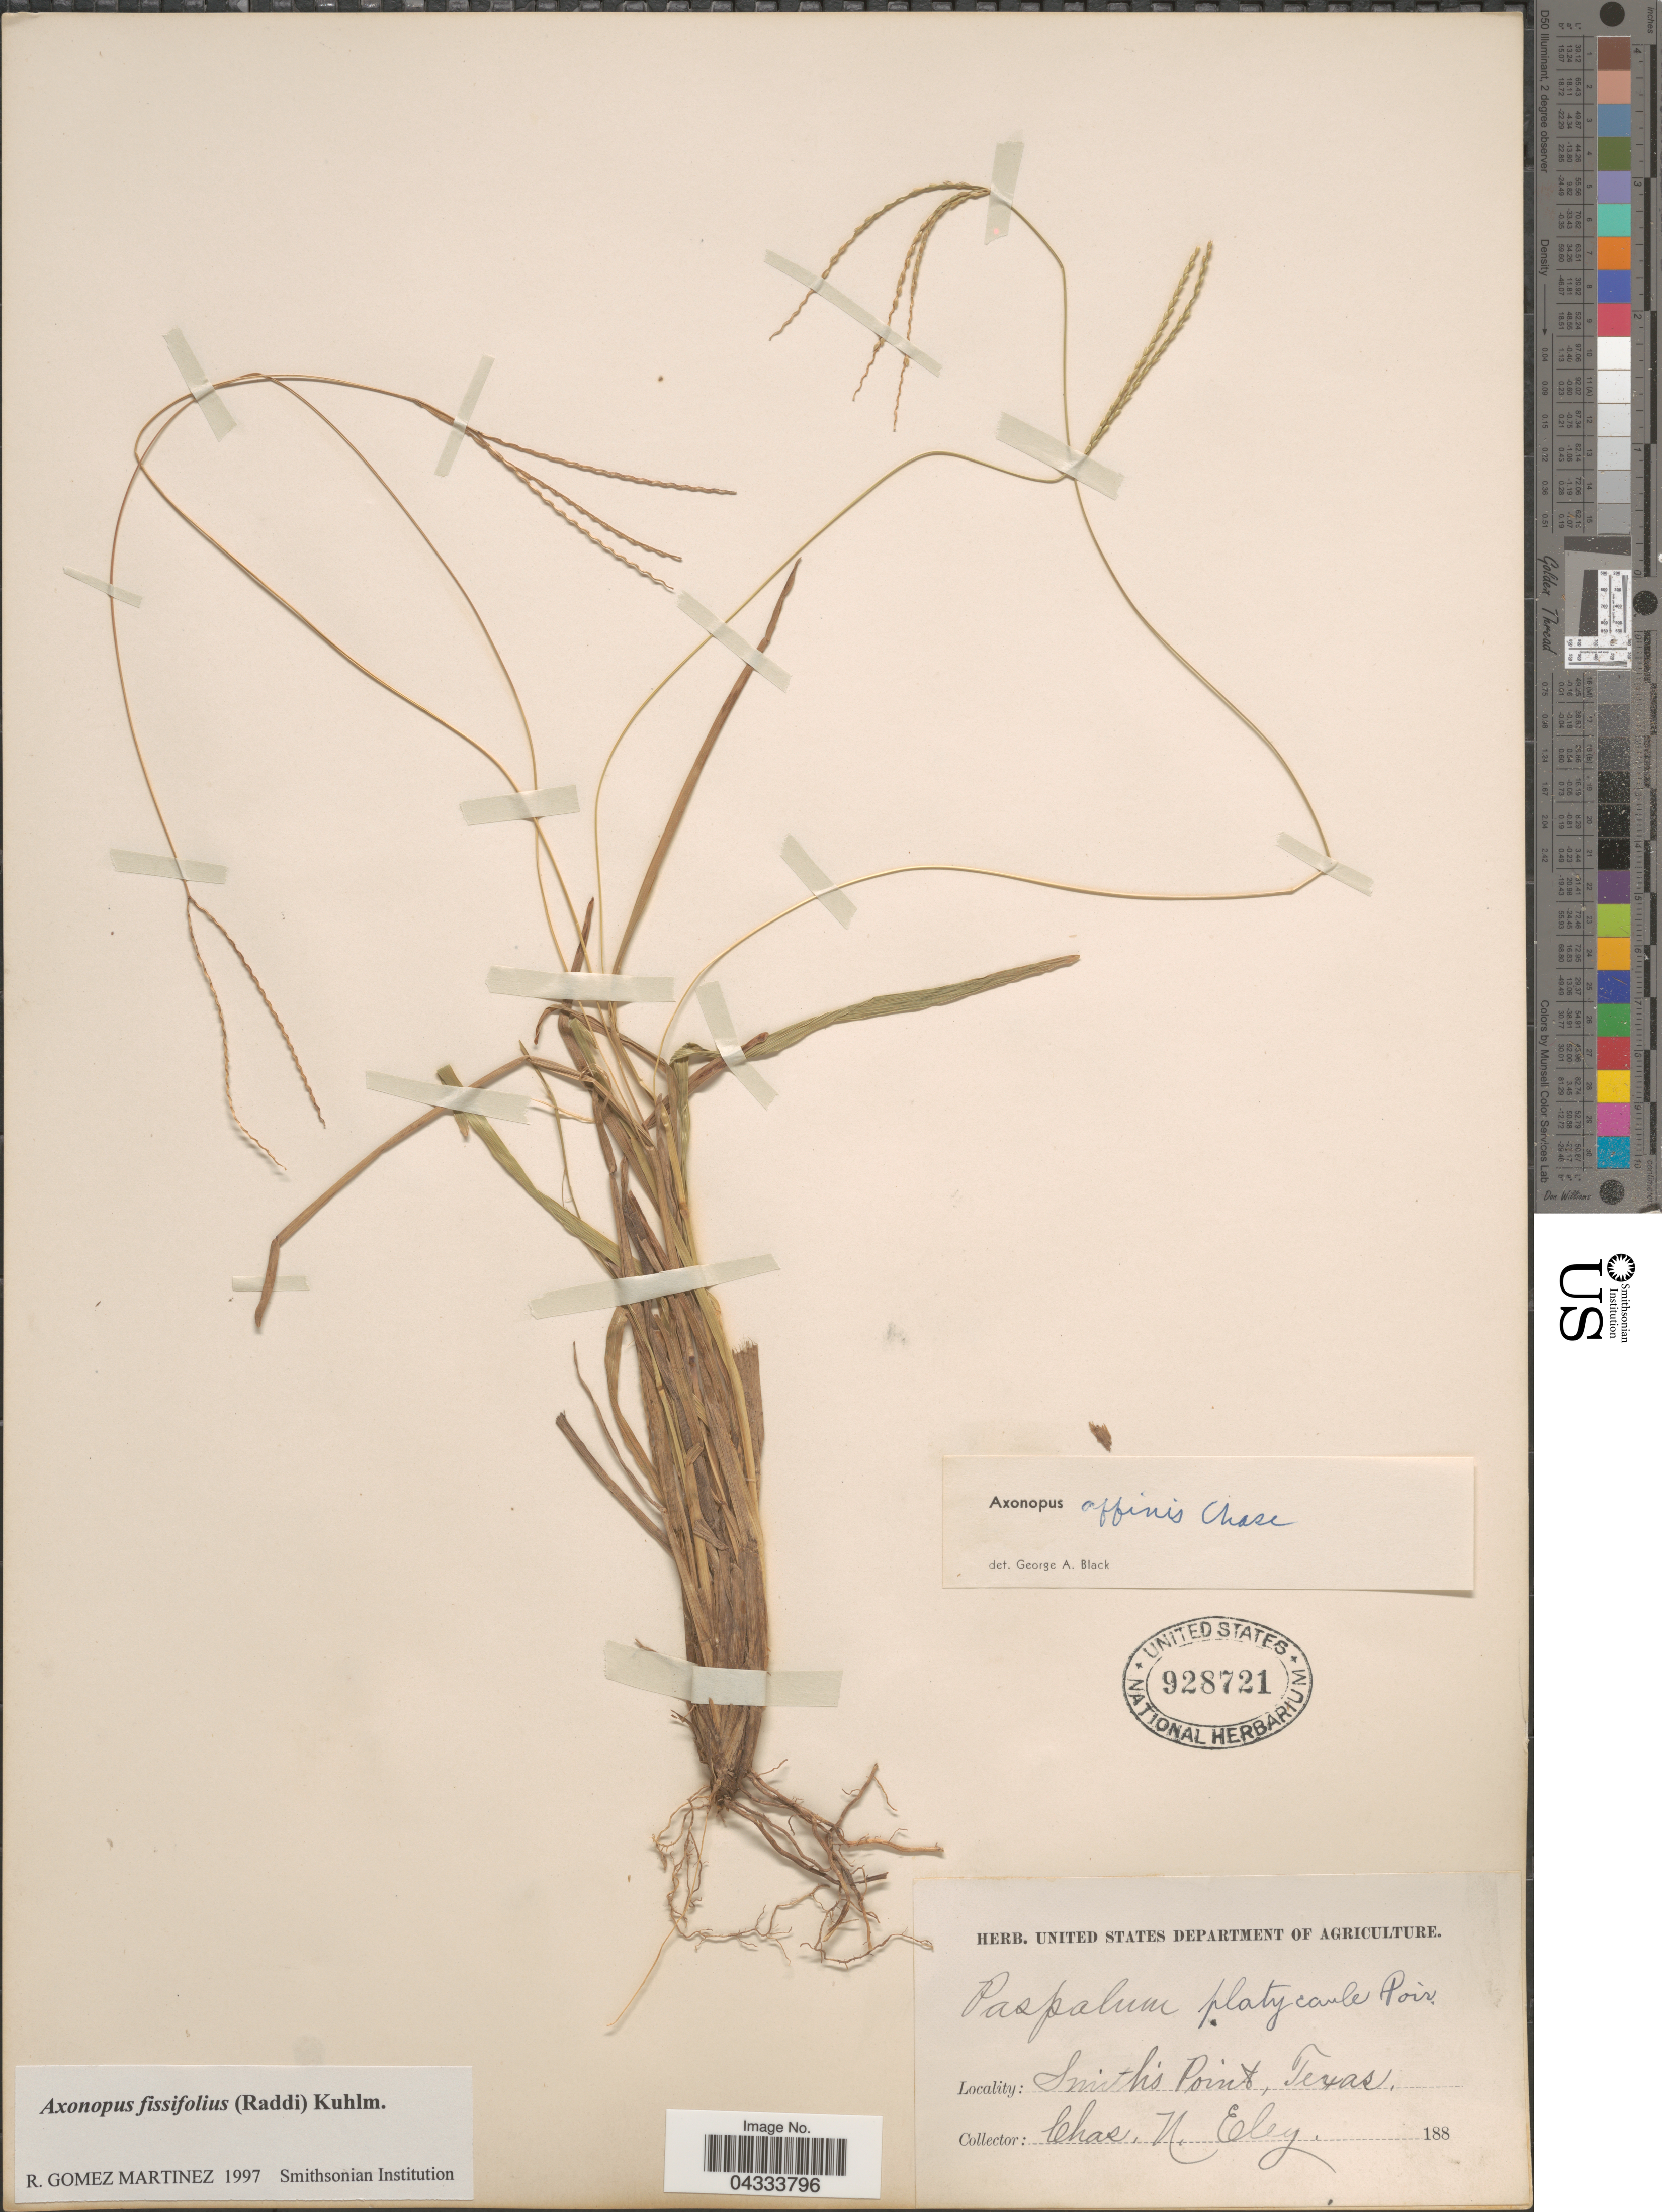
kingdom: Plantae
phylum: Tracheophyta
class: Liliopsida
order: Poales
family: Poaceae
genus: Axonopus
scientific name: Axonopus fissifolius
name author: (Raddi) Kuhlm.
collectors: C. Eley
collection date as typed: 188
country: United States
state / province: Texas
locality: Smith's Point.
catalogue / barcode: US 928721